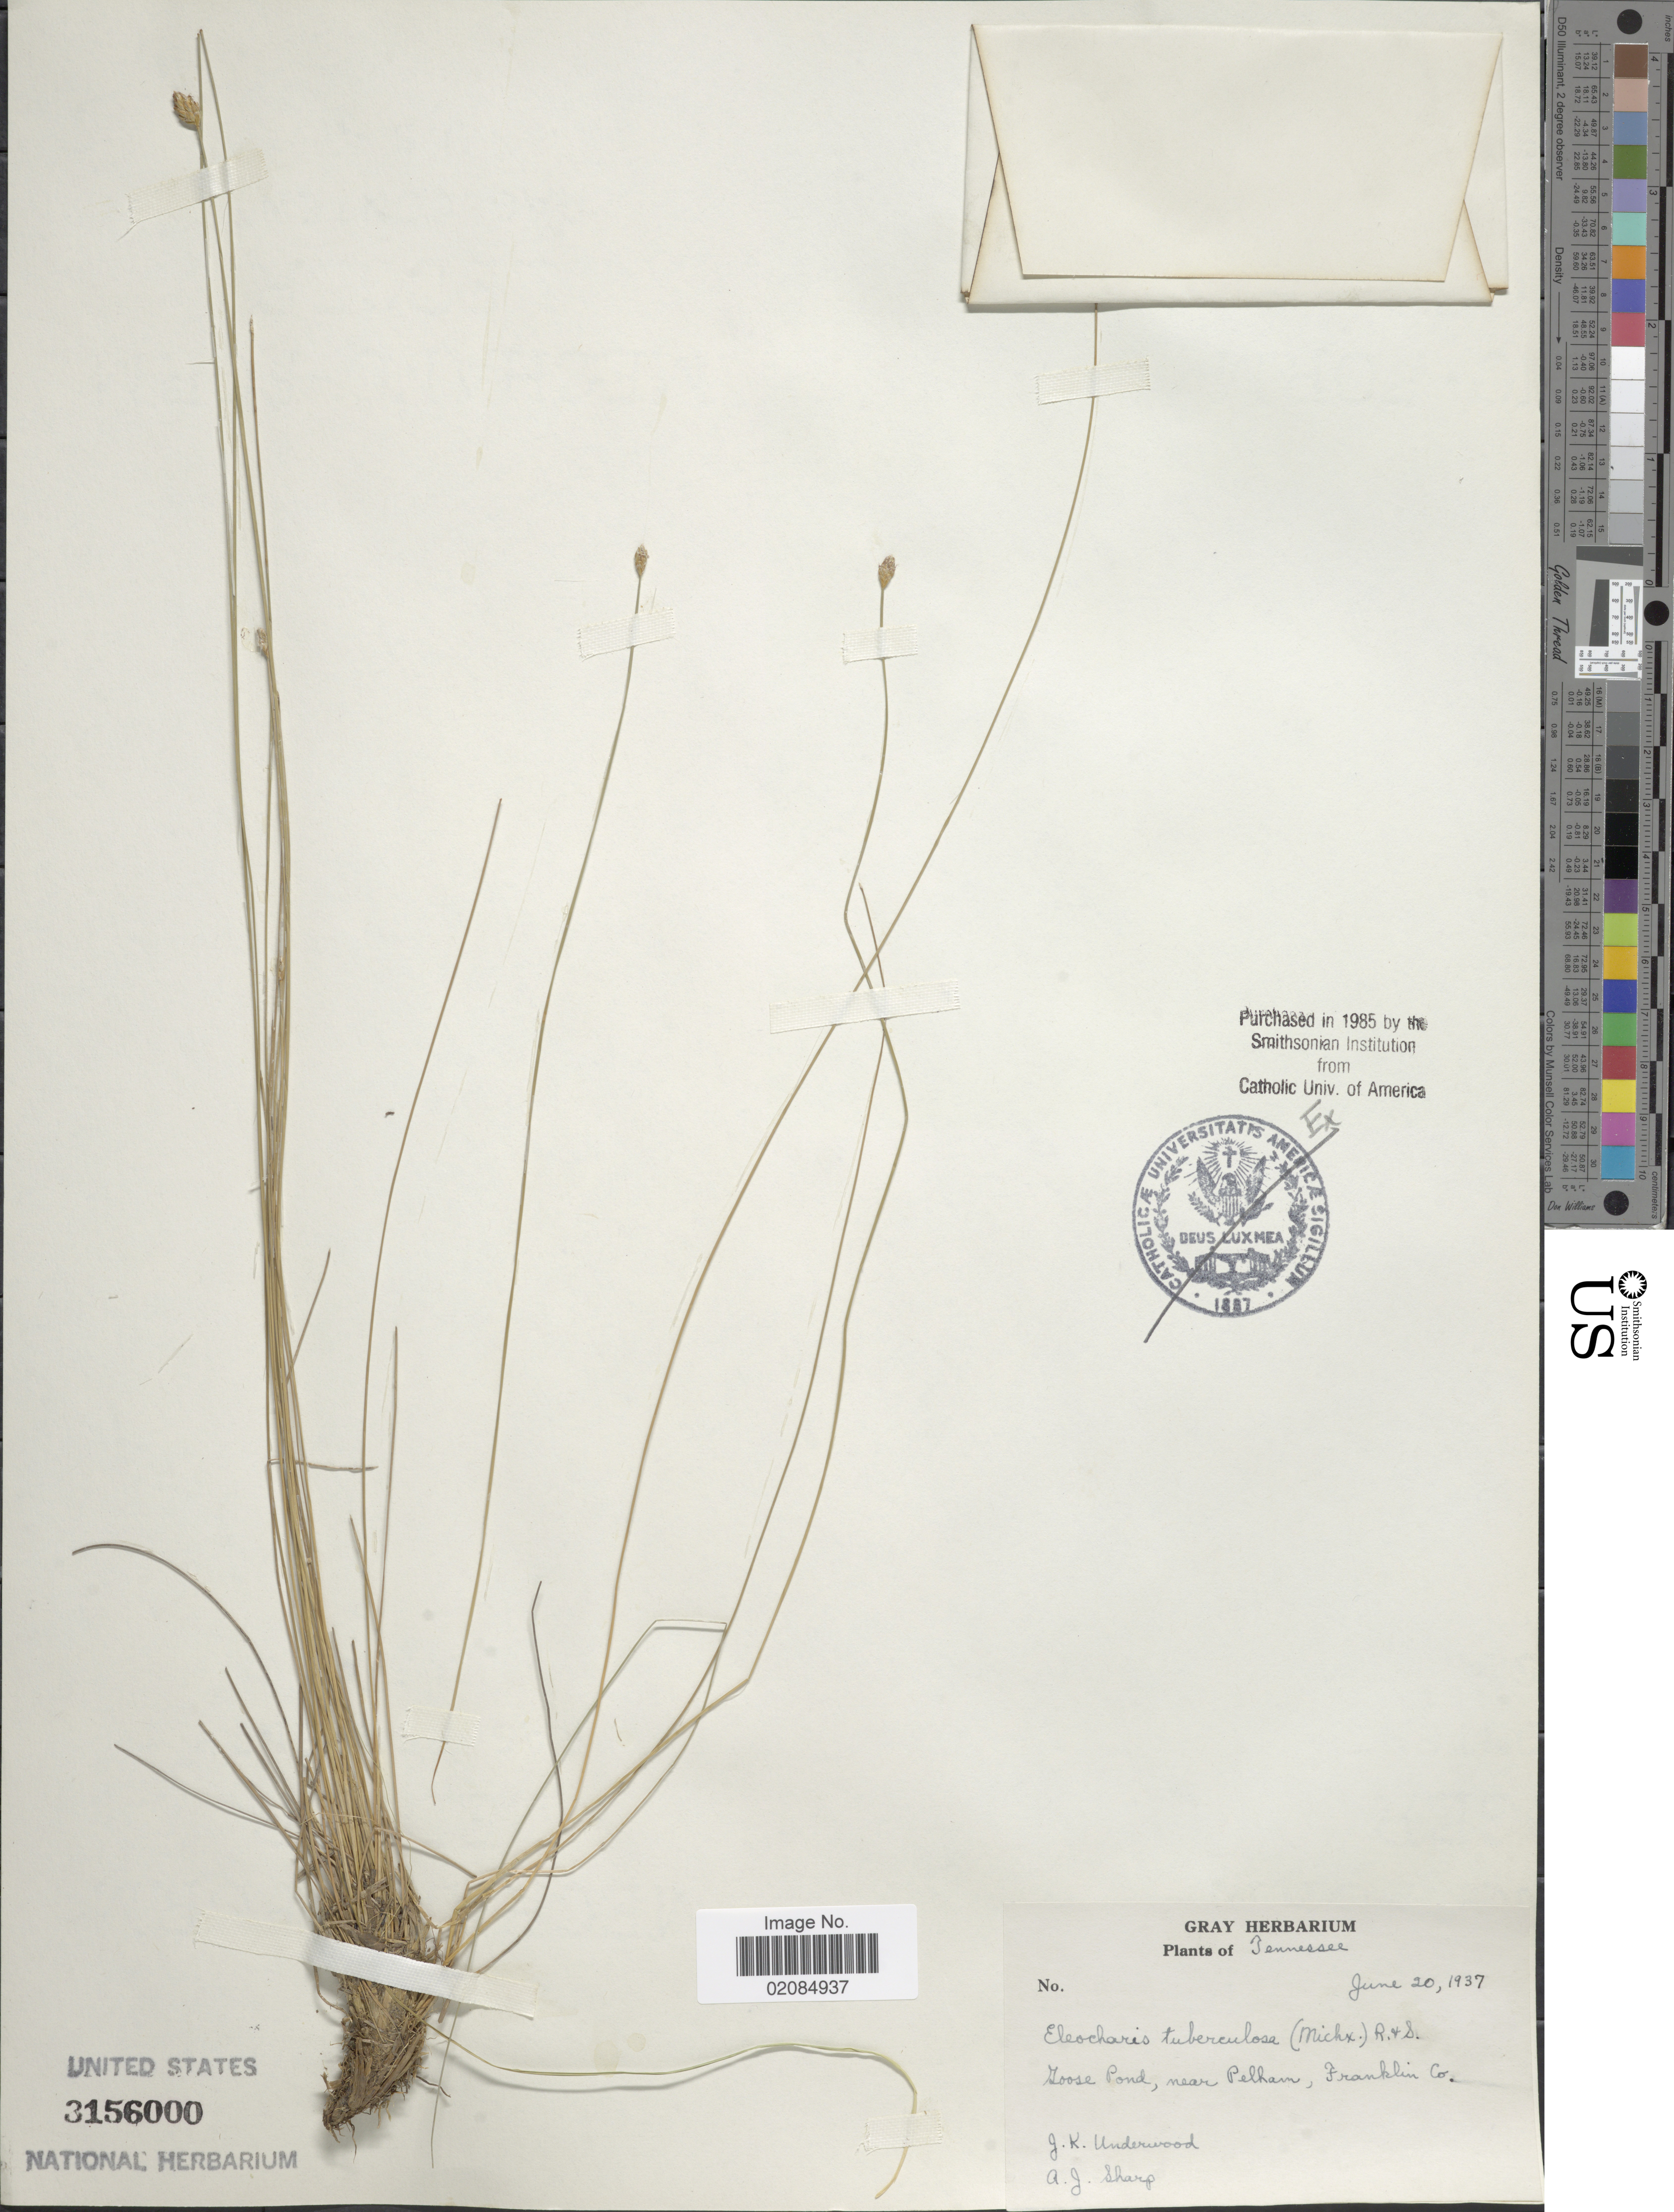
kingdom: Plantae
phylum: Tracheophyta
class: Liliopsida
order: Poales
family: Cyperaceae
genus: Eleocharis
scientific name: Eleocharis tuberculosa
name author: (Michx.) Roem. & Schult.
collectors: J. K. Underwood & A. J. Sharp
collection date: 1937-06-20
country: United States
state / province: Tennessee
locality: Goose Pond, near Pelham, Franklon Co.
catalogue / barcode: US 3156000